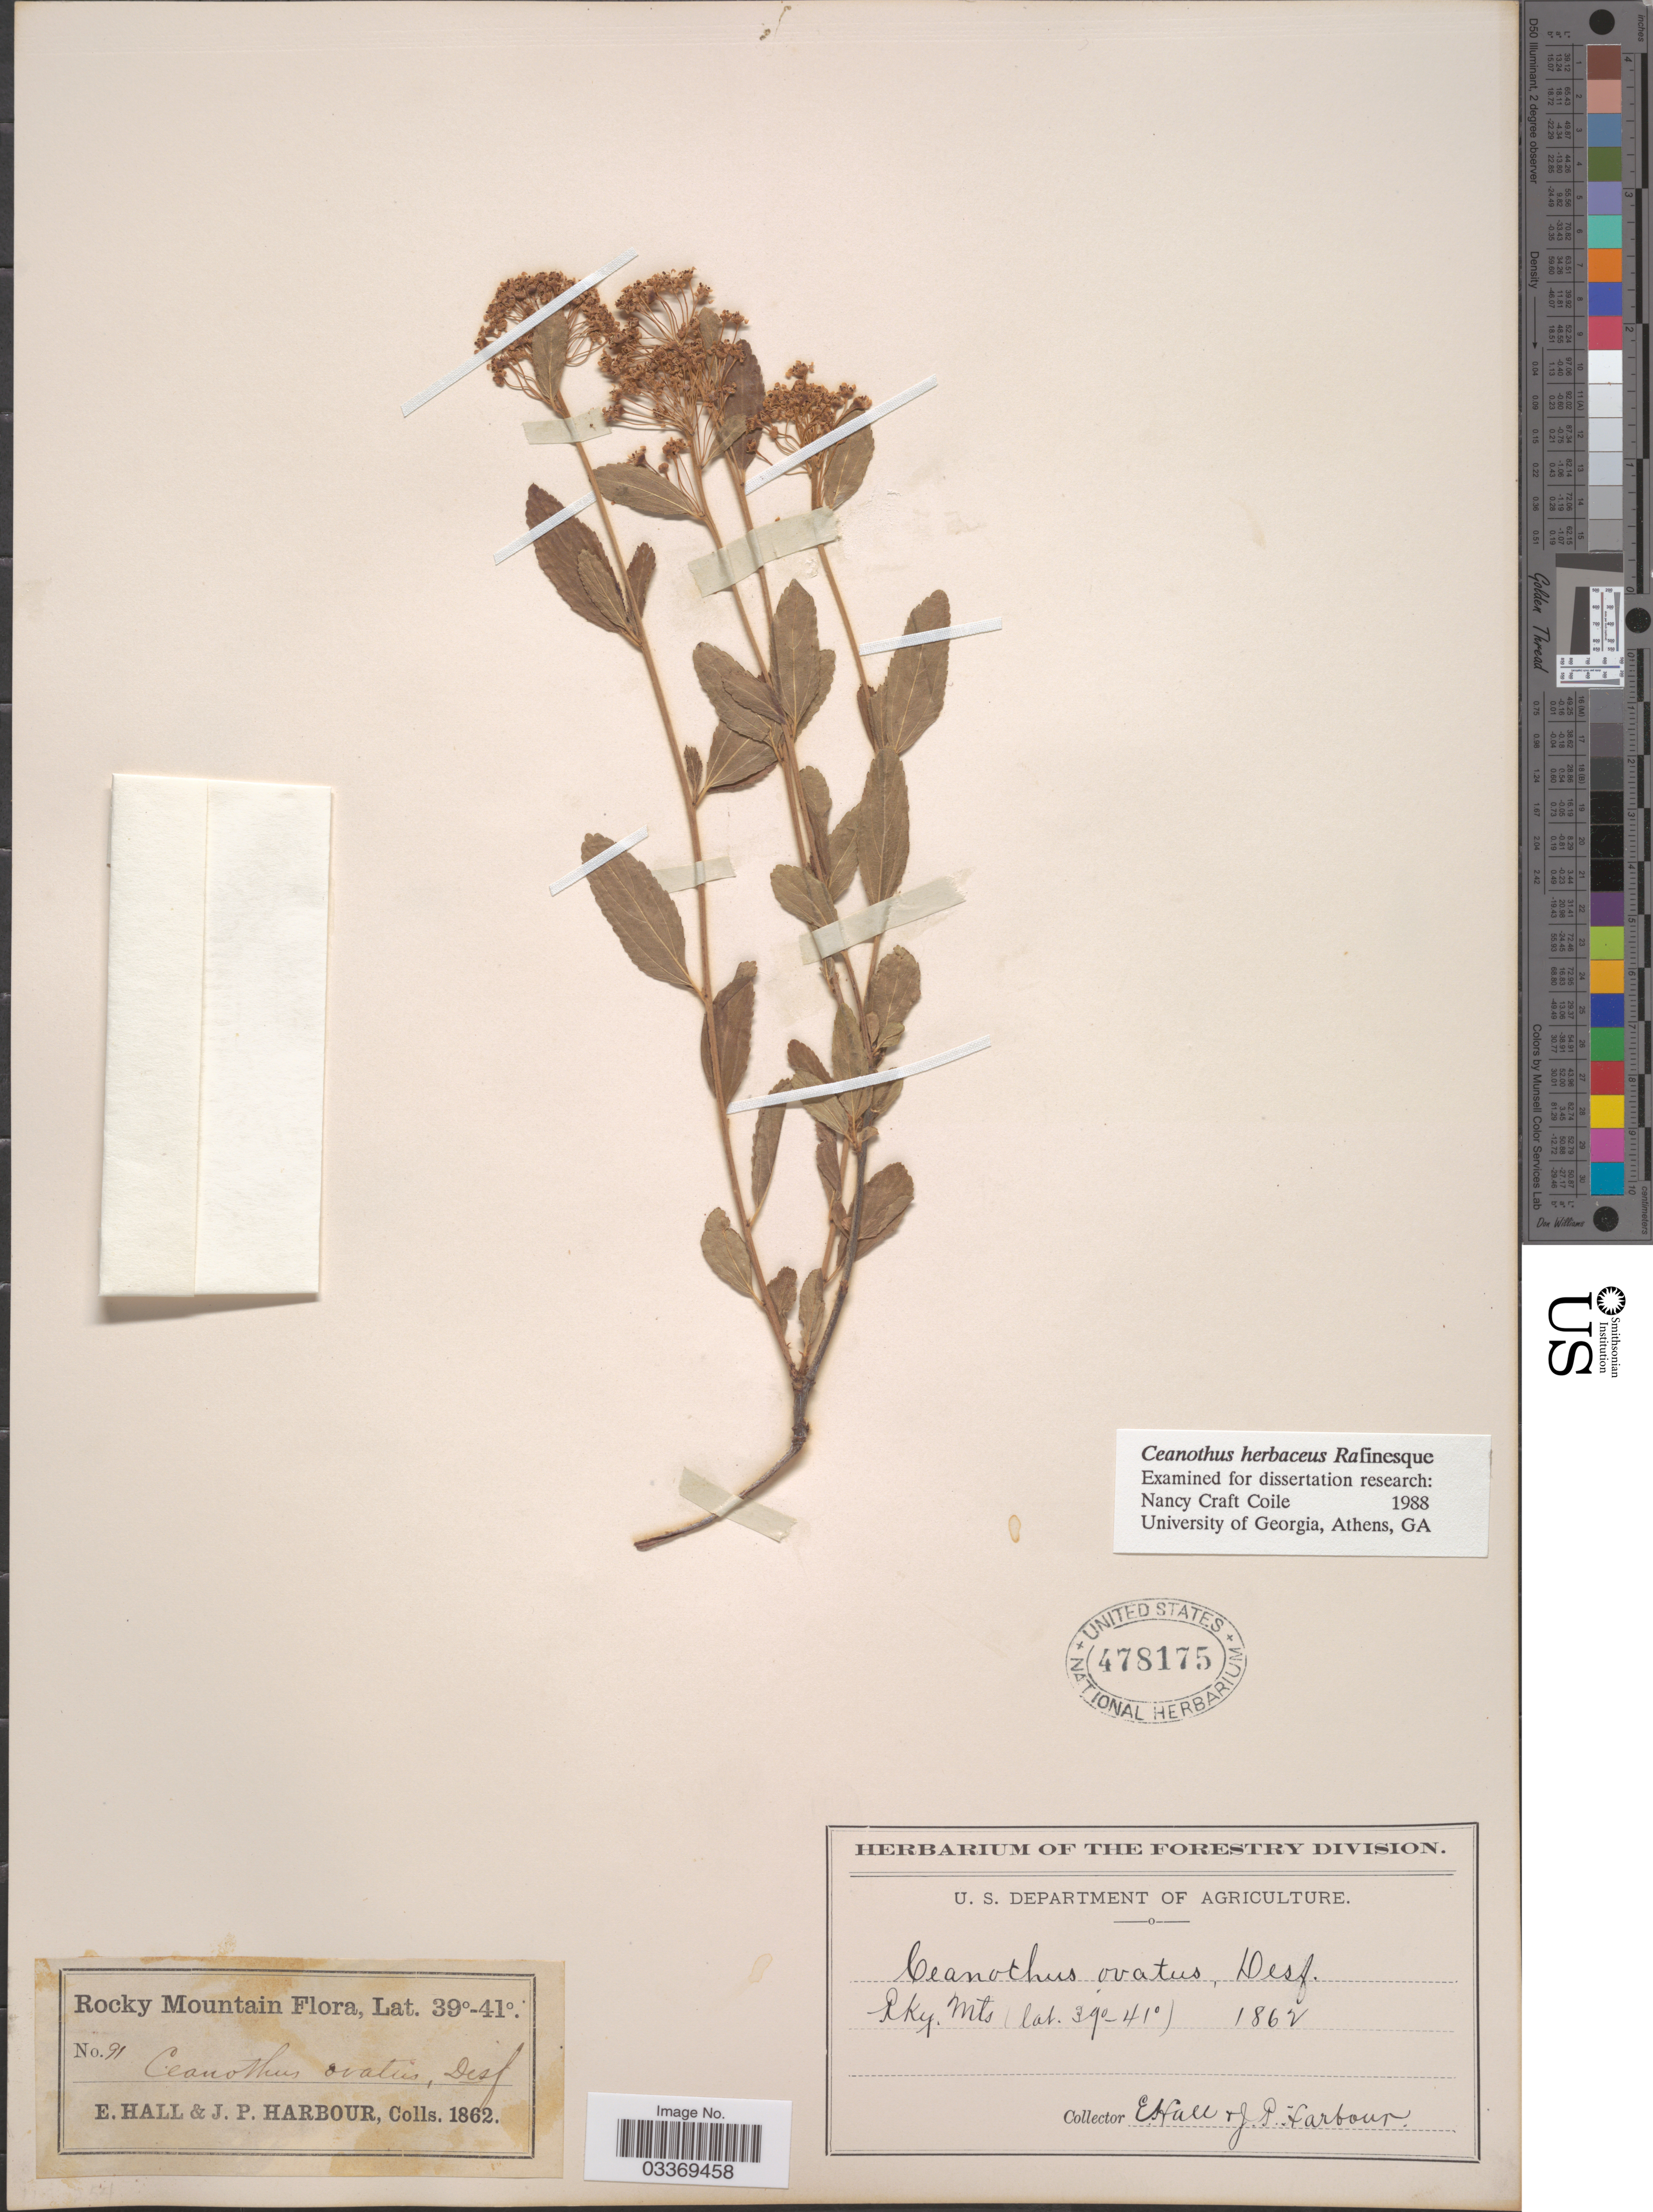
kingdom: Plantae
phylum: Tracheophyta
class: Magnoliopsida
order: Rosales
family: Rhamnaceae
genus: Ceanothus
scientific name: Ceanothus ovatus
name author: Desf.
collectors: E. Hall & J. Harbour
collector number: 91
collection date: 1862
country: United States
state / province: Colorado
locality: Rocky Mountain.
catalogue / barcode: US 478175